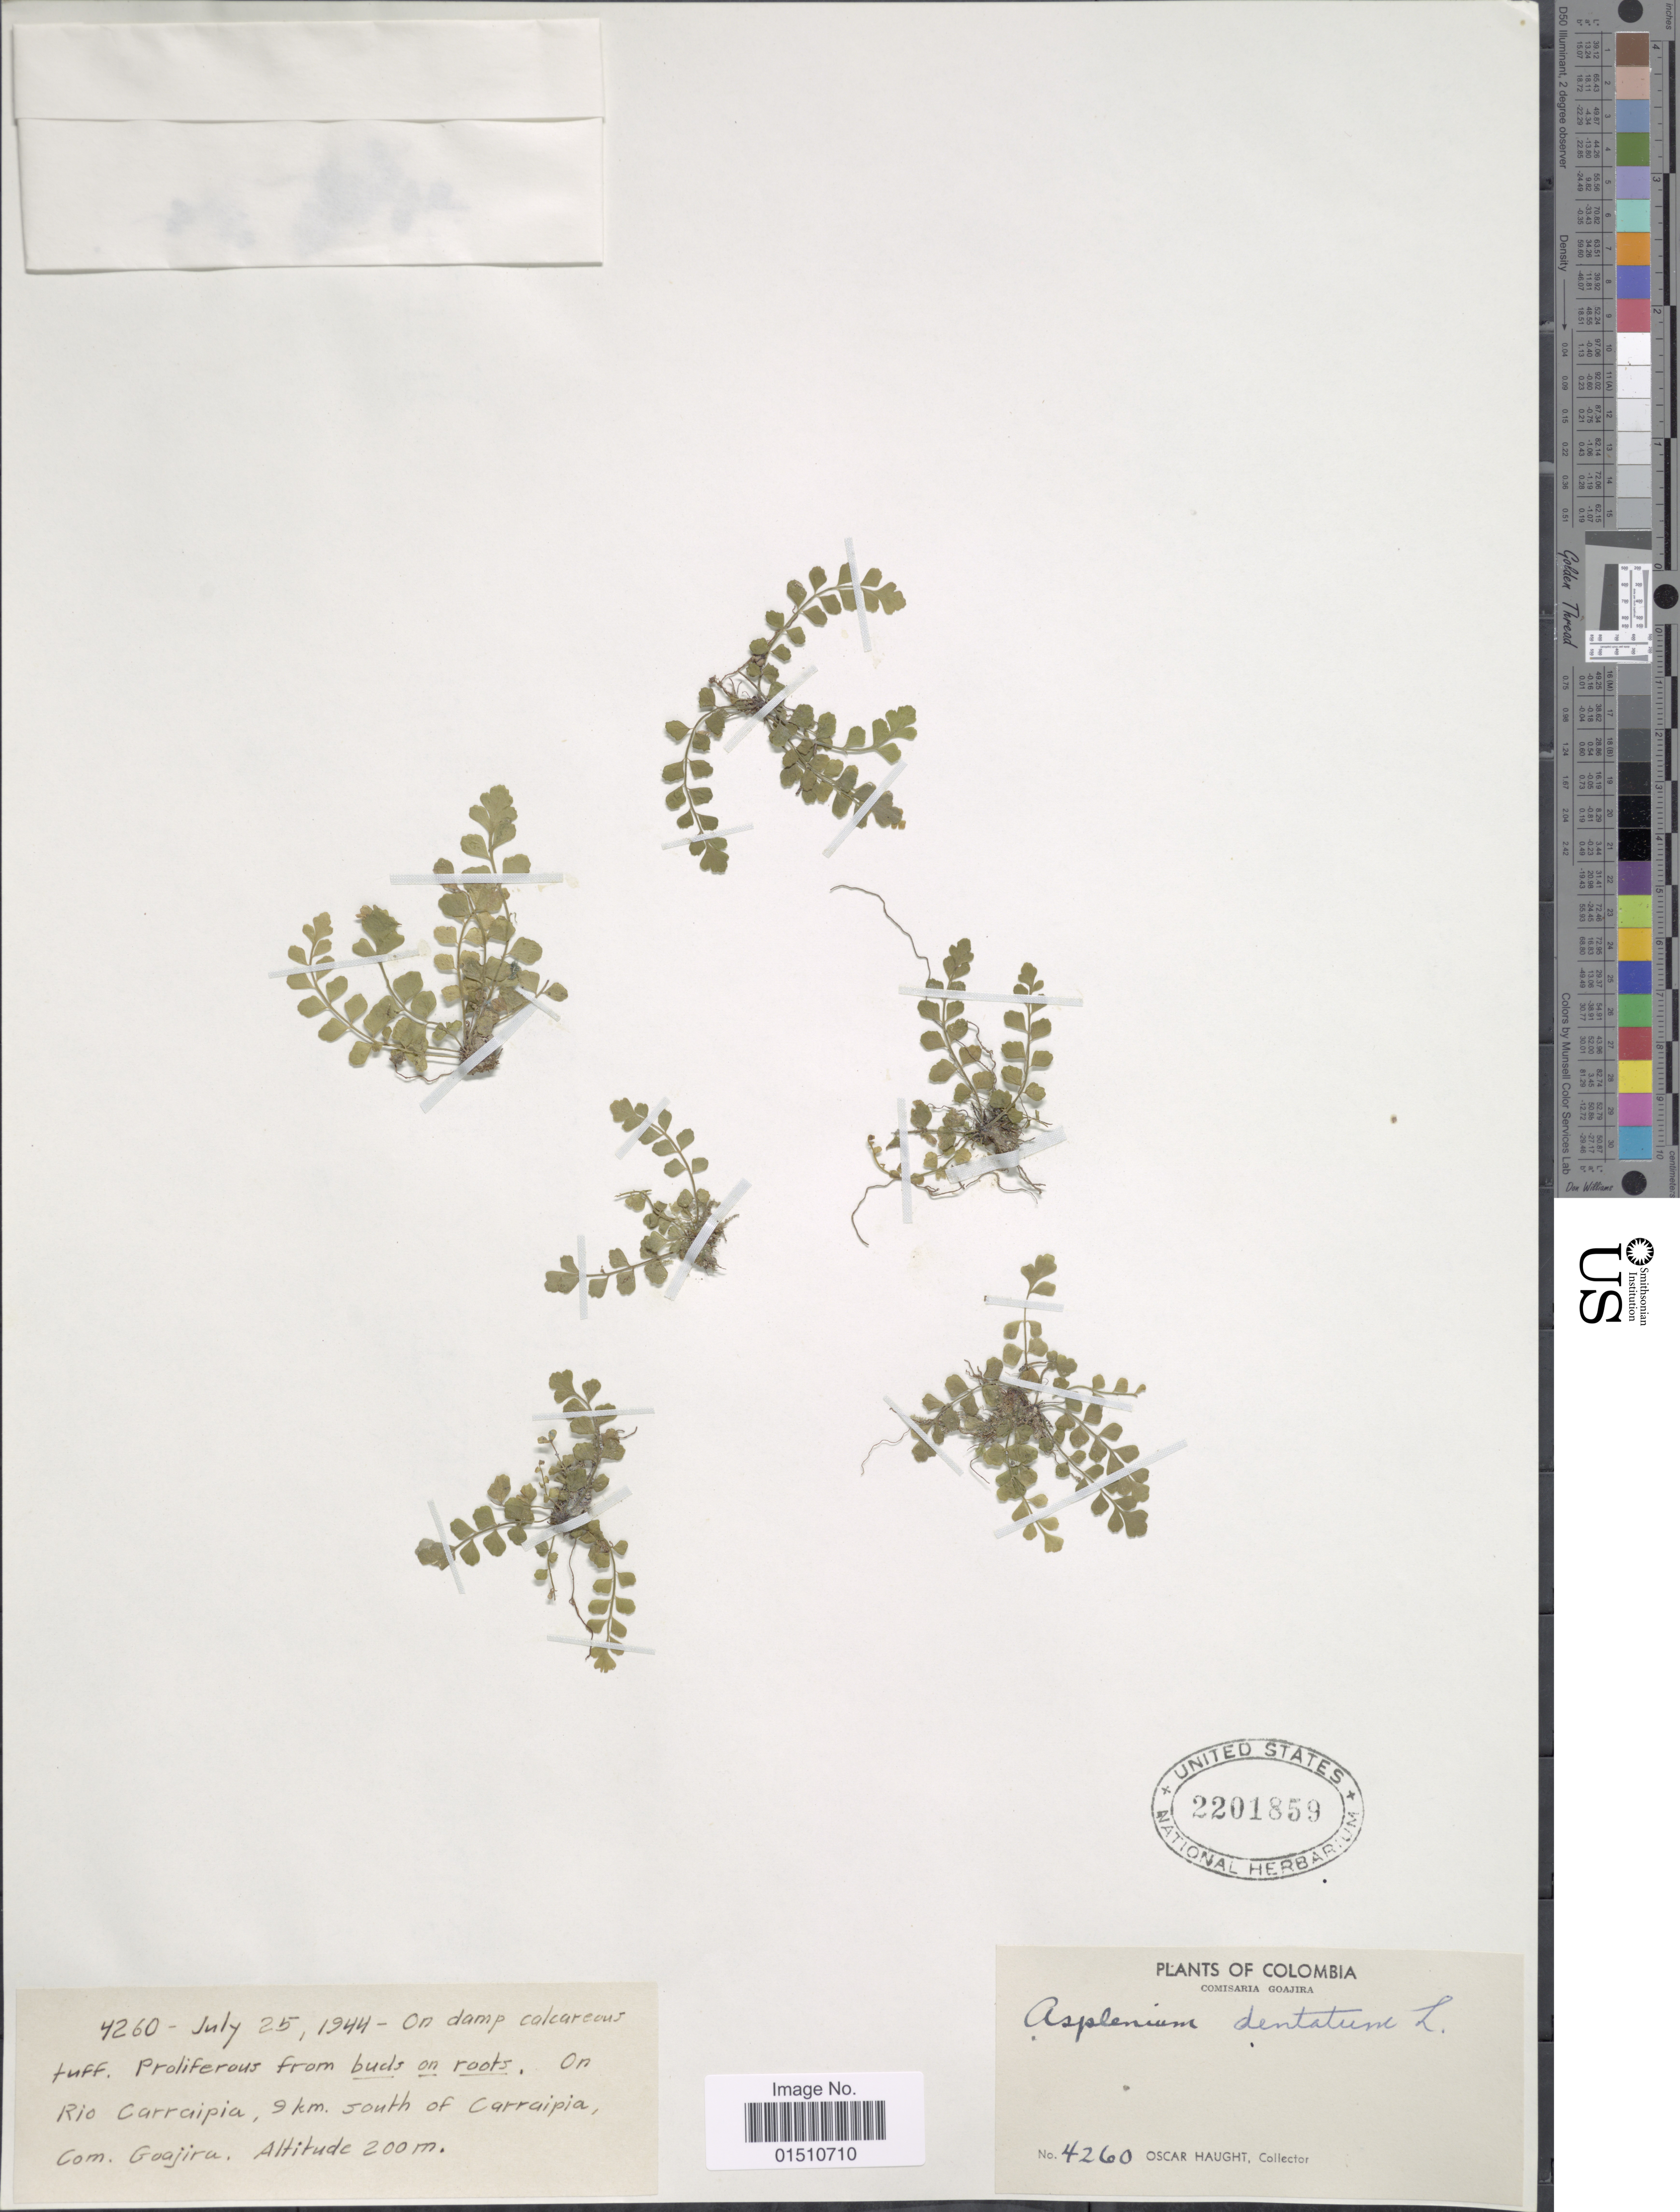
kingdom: Plantae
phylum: Tracheophyta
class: Polypodiopsida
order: Polypodiales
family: Aspleniaceae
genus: Asplenium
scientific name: Asplenium dentatum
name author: L.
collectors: O. L. Haught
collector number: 4260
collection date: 1944-07-25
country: Colombia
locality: Colombia, Comisaria Goajira, on Rio Carraipia, 9km. south of Carraipia.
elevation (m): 200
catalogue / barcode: US 2201859